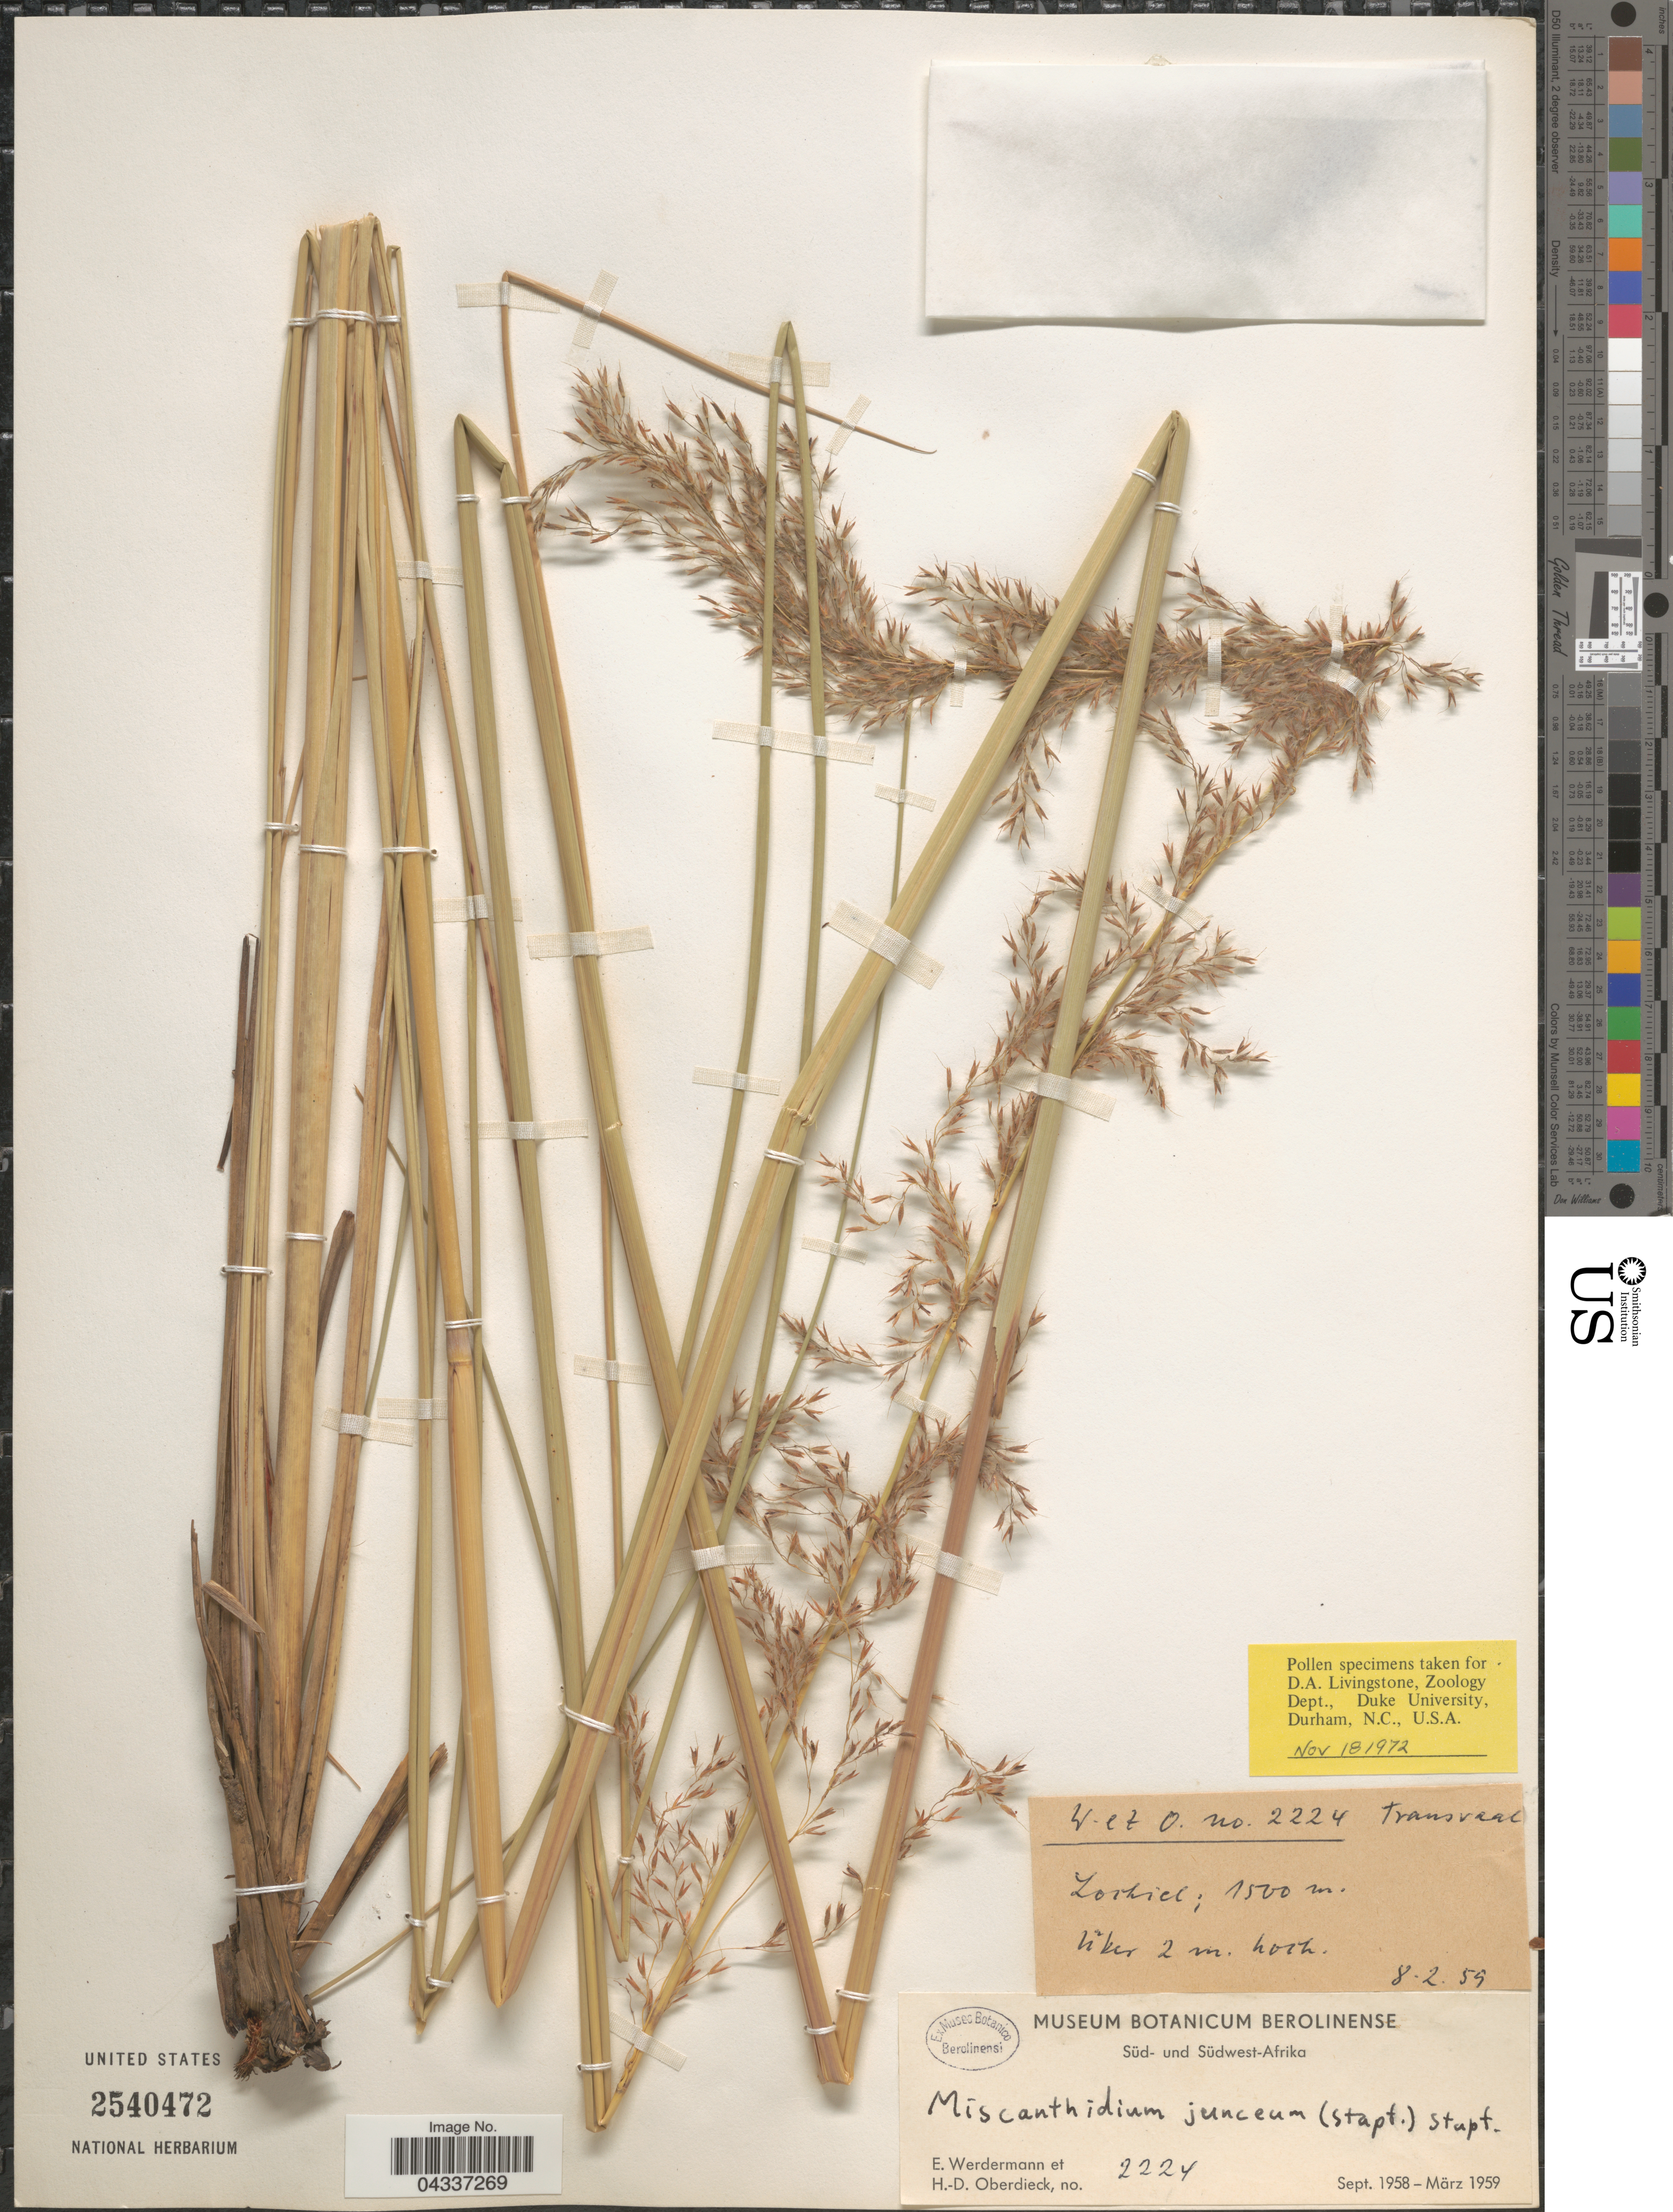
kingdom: Plantae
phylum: Tracheophyta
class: Liliopsida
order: Poales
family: Poaceae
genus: Miscanthidium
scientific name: Miscanthidium junceum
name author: (Stapf) Stapf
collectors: E. Werdermann & H. Oberdieck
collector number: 2224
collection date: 1959-02-08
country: South Africa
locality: Transvaal. Lochiel. Süd-Afrika.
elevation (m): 1500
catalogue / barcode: US 2540472